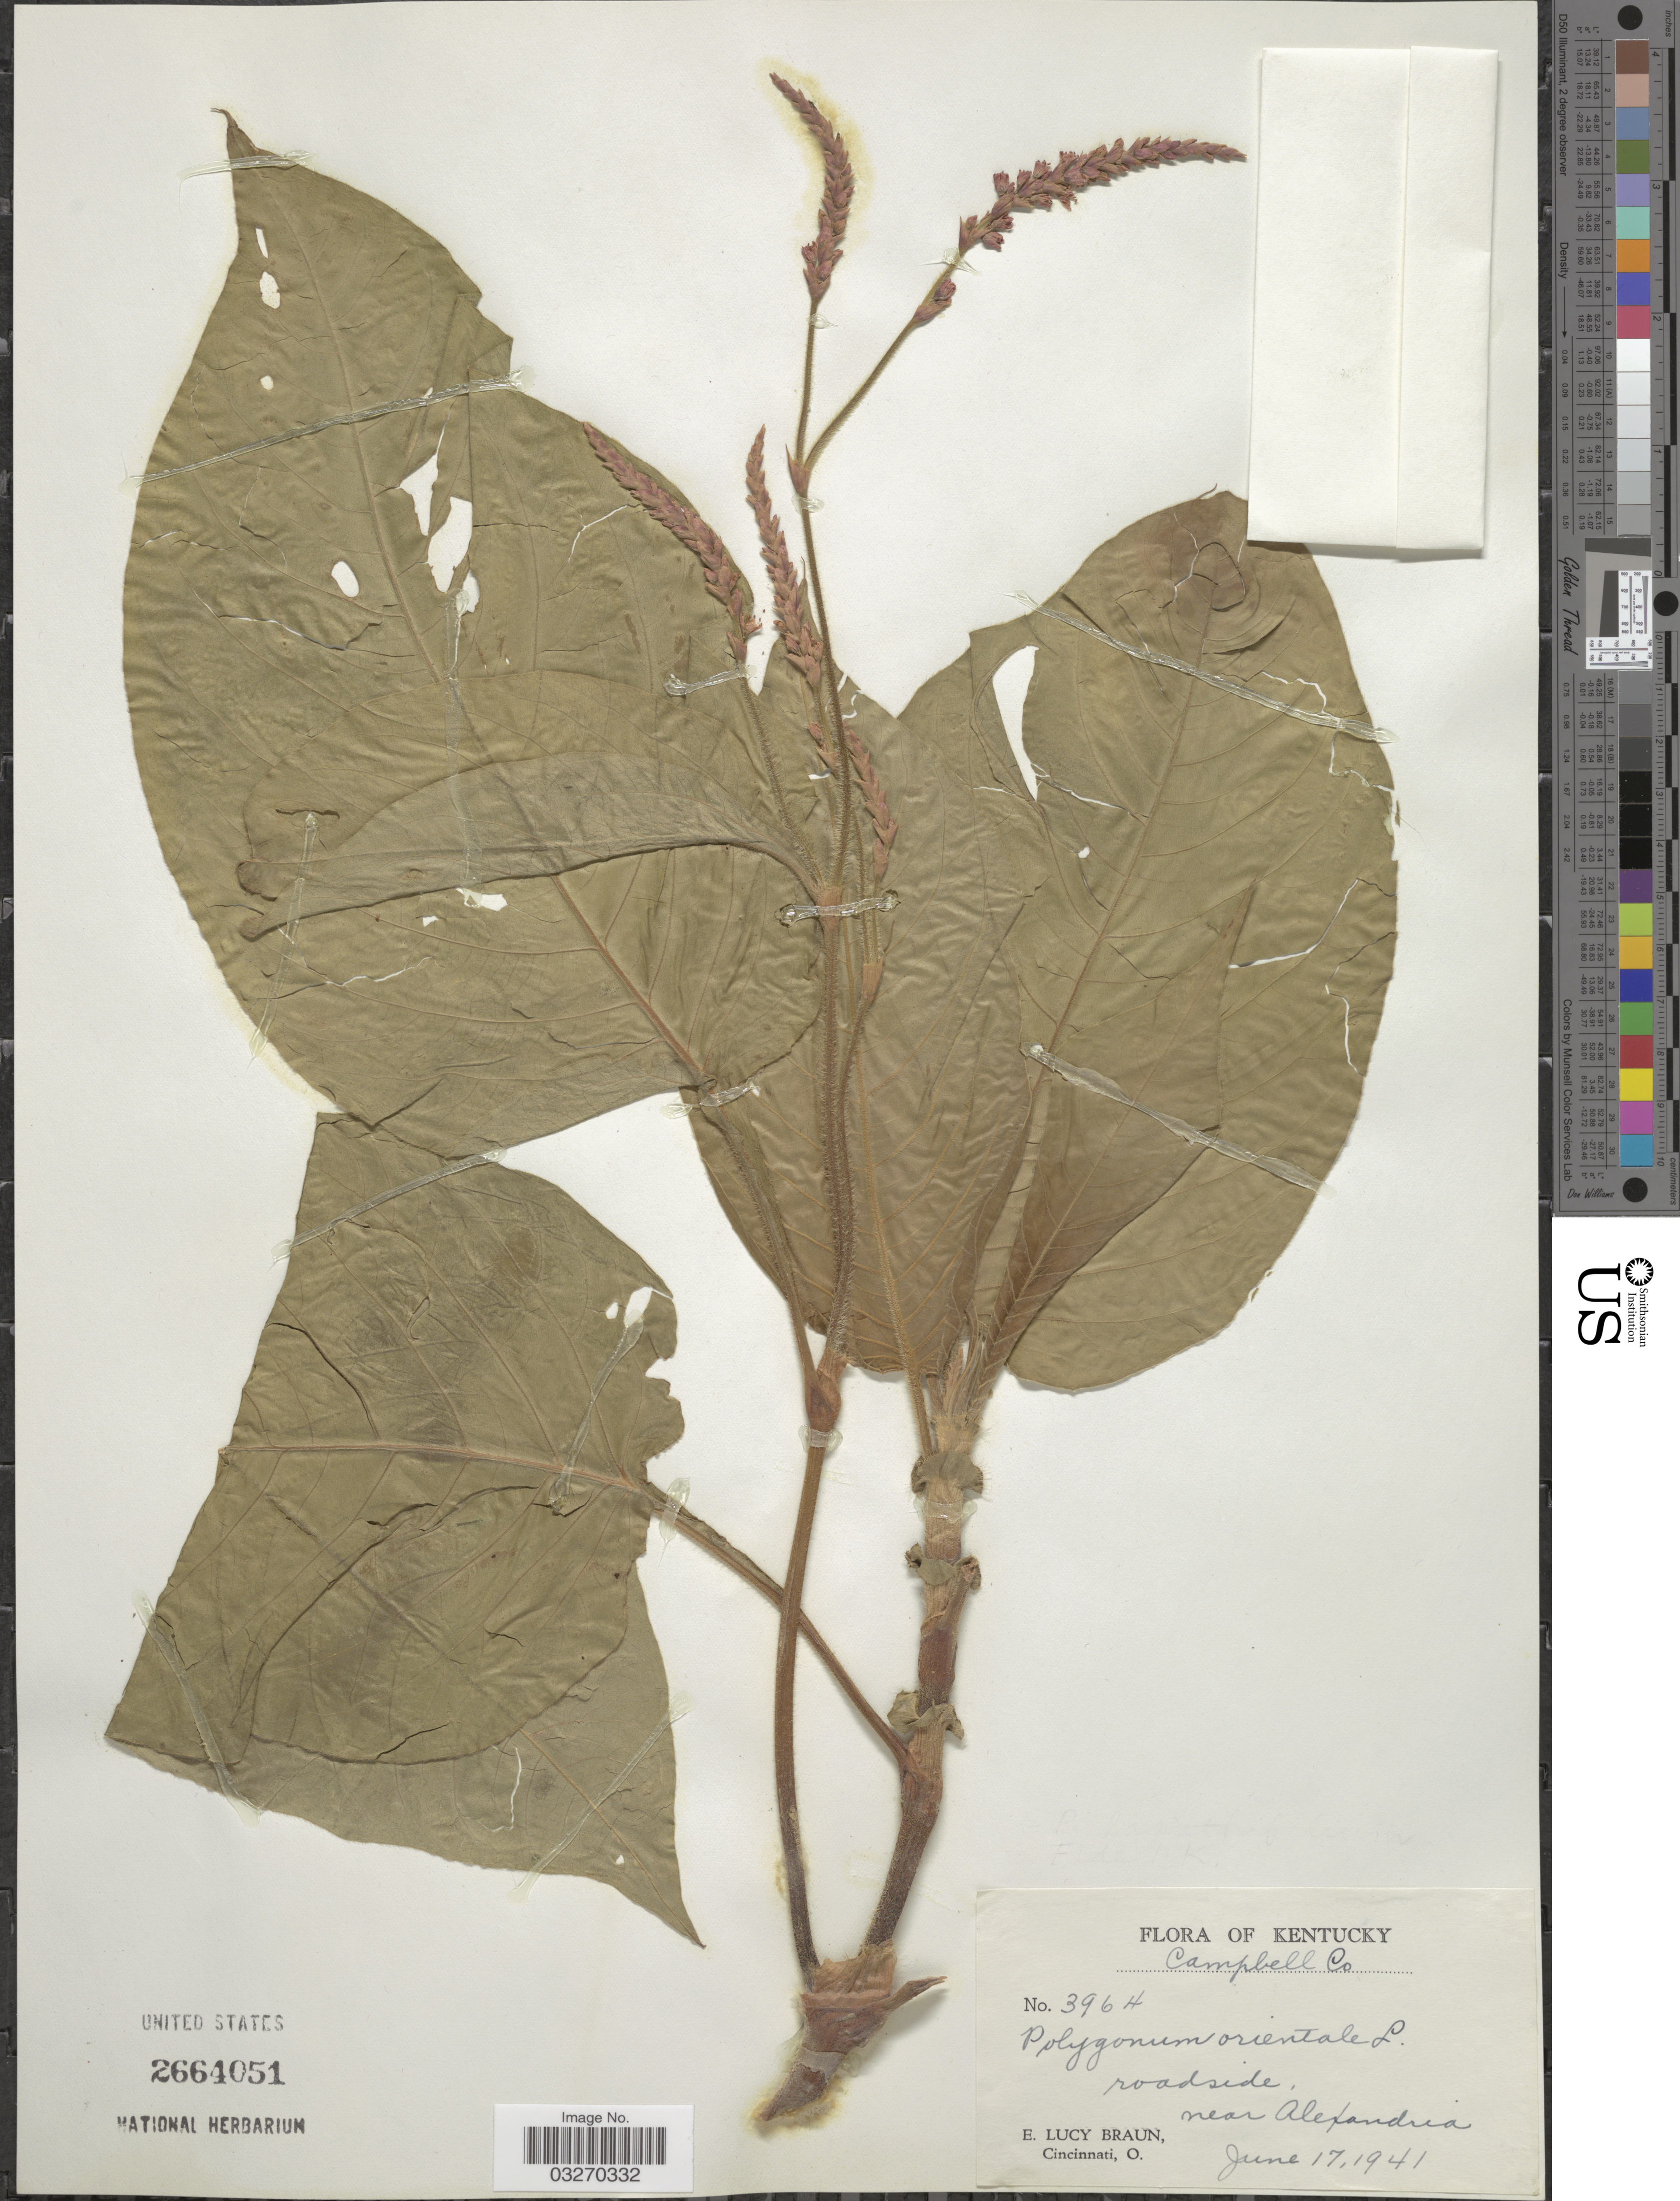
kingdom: Plantae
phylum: Tracheophyta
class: Magnoliopsida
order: Caryophyllales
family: Polygonaceae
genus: Persicaria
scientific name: Persicaria orientalis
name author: (L.) Spach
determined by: Atha, D. E.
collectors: E. L. Braun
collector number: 3964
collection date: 1941-06-17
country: United States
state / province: Kentucky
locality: Campbell Co. Near Alexandria.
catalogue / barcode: US 2664051